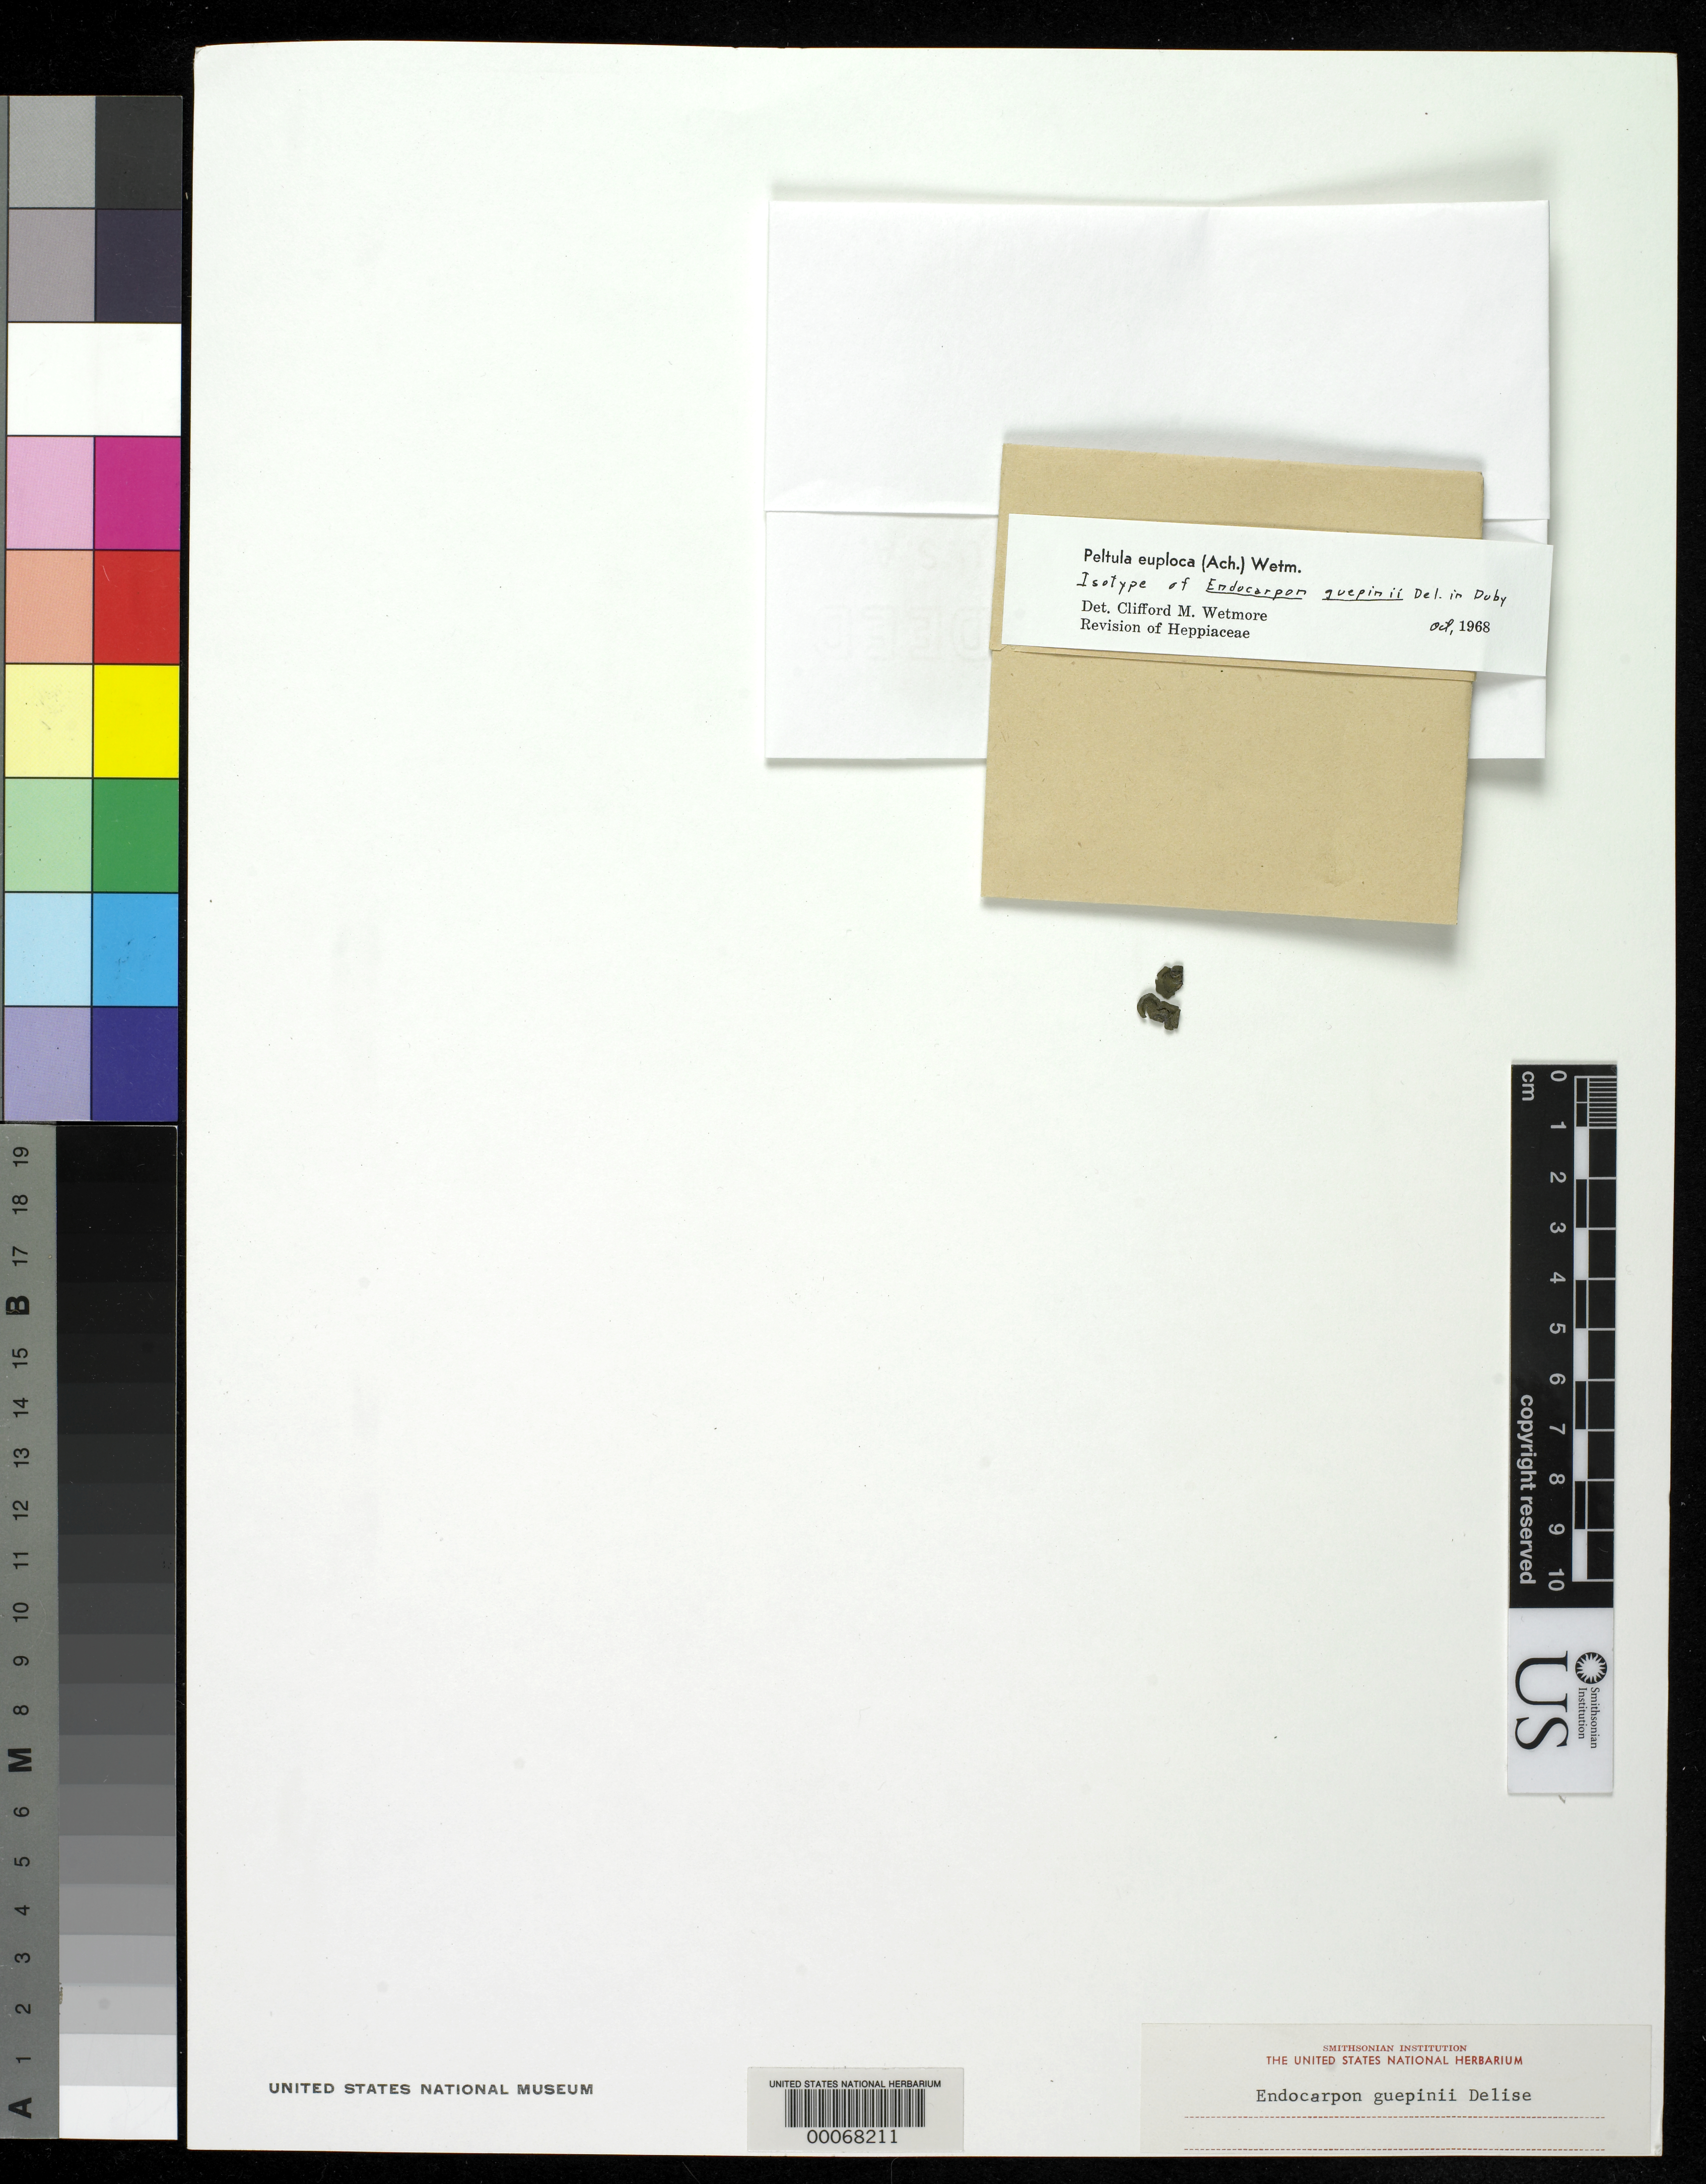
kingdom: Fungi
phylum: Ascomycota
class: Eurotiomycetes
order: Verrucariales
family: Verrucariaceae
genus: Endocarpon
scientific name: Endocarpon guepinii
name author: Delise in Duby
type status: Possible Type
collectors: J. Guepin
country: Panama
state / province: Chiriquí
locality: Around San Felix.